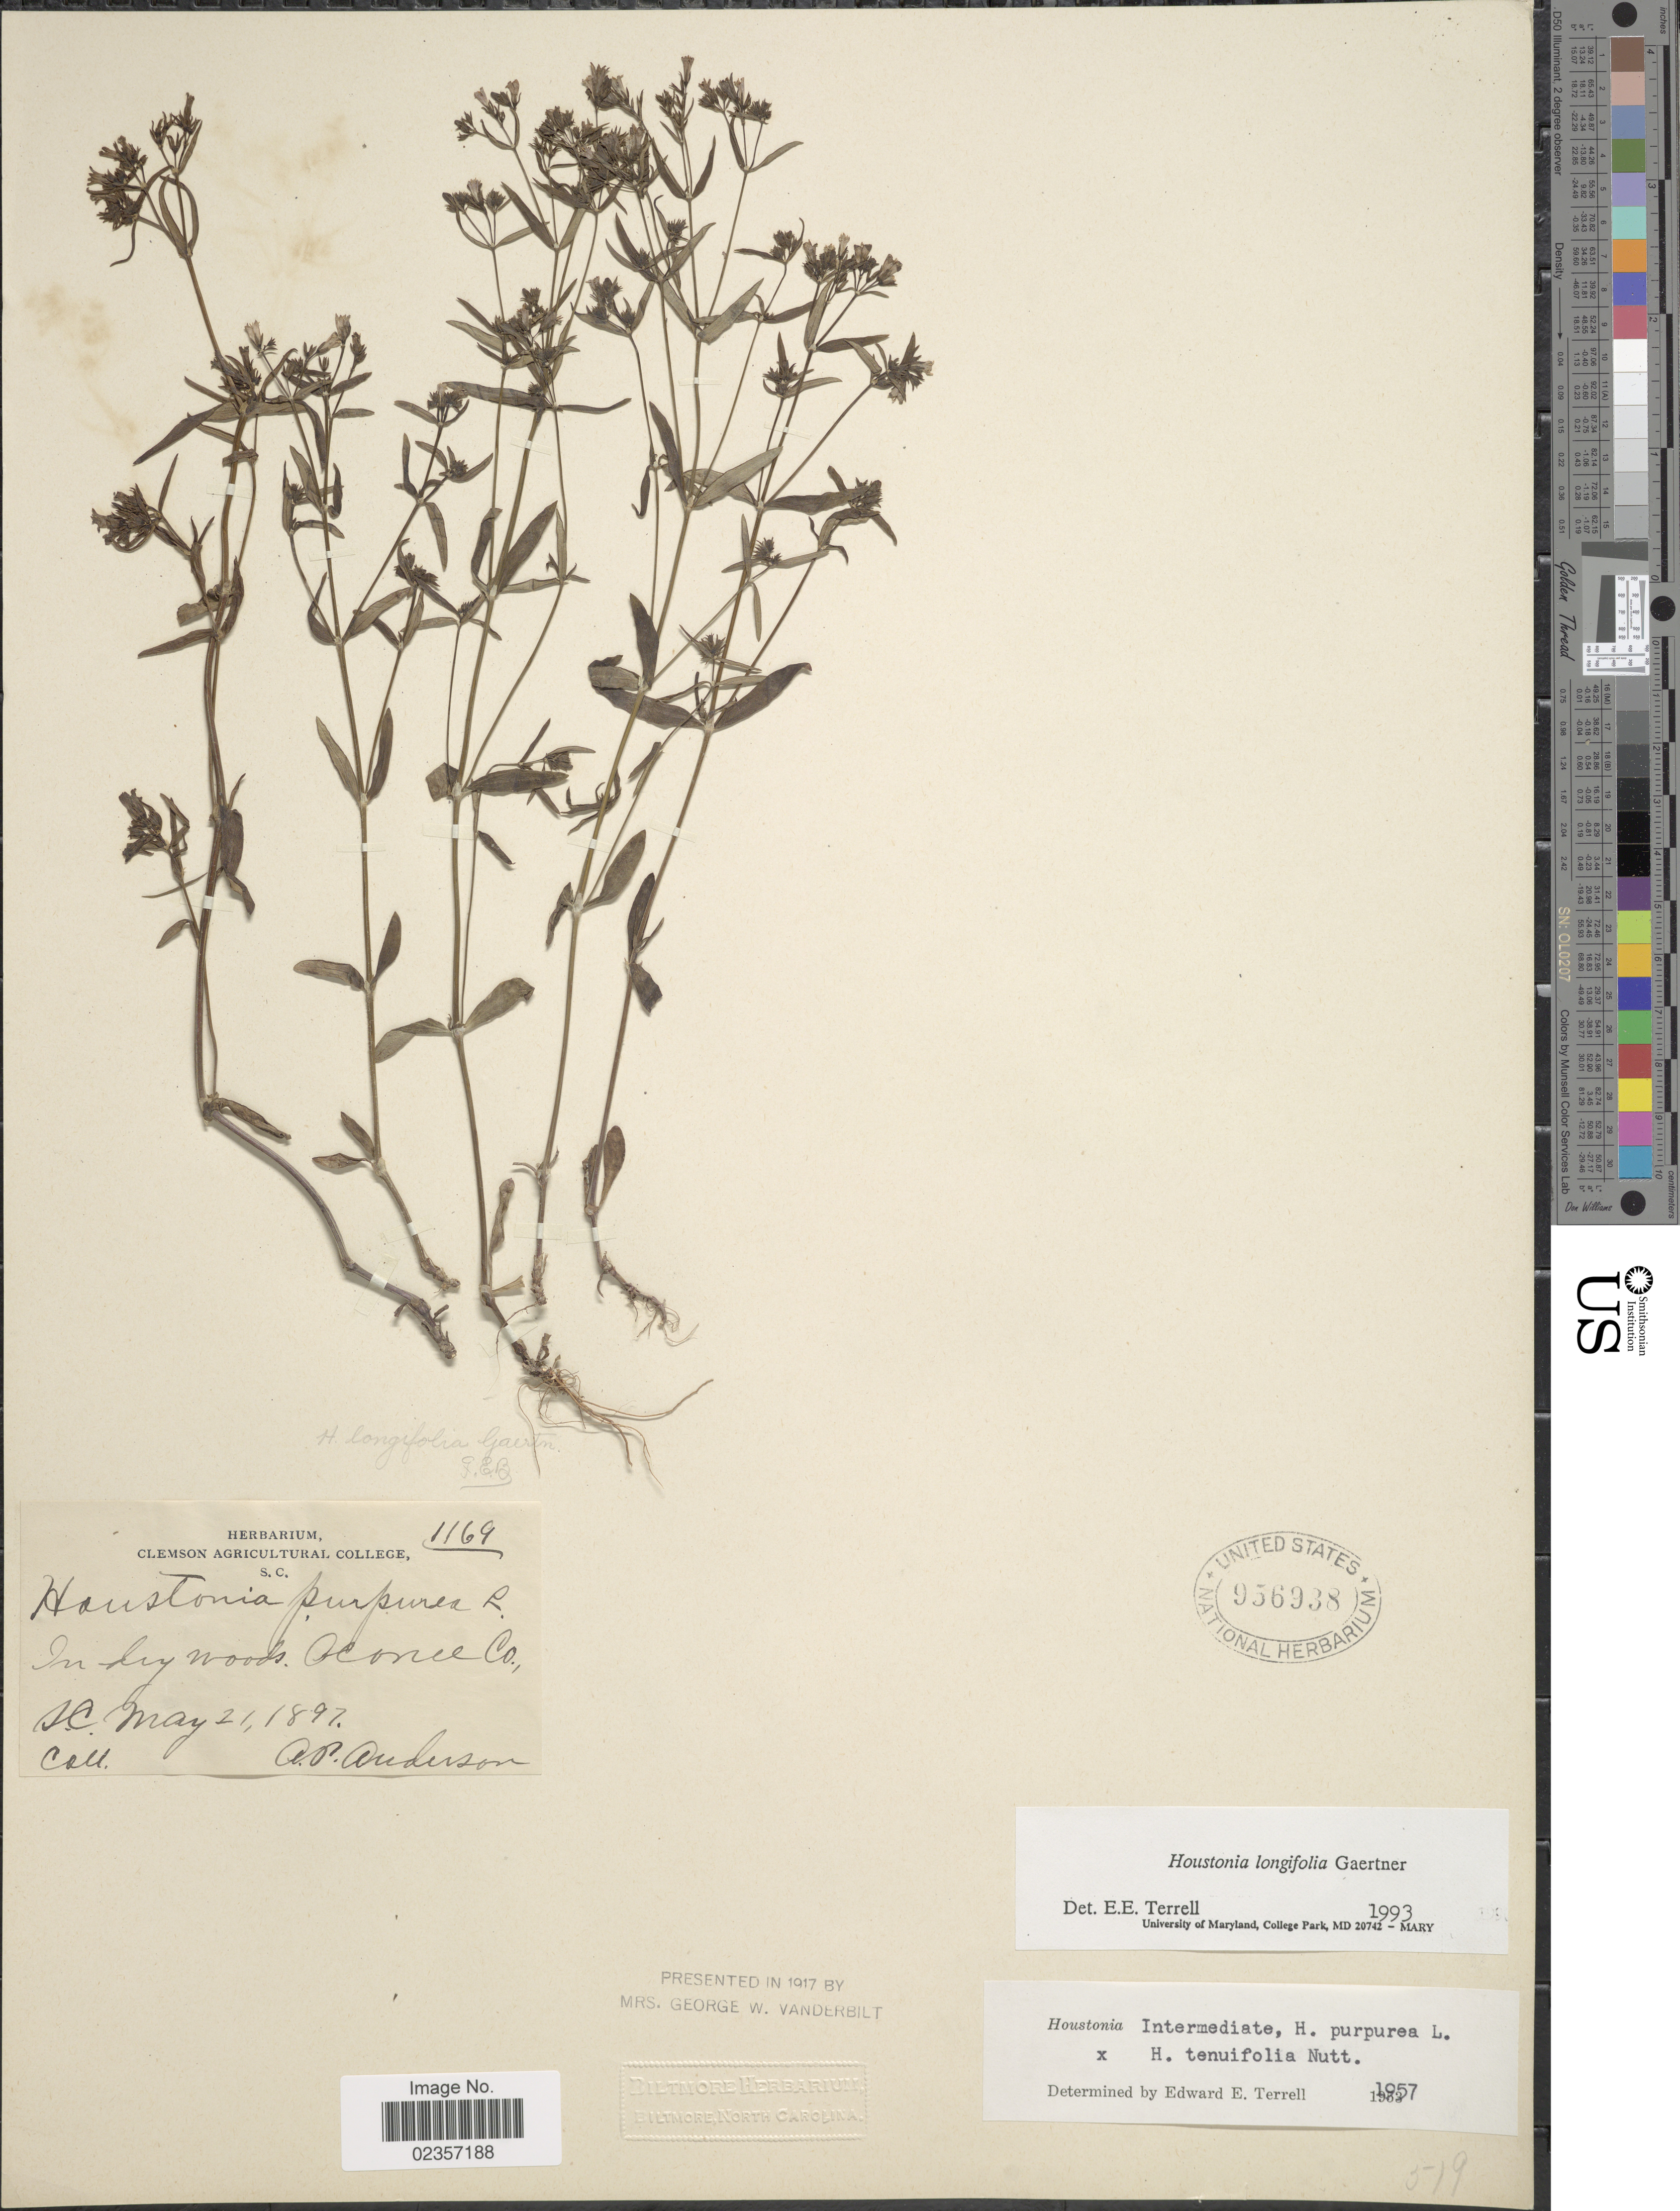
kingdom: Plantae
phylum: Tracheophyta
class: Magnoliopsida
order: Gentianales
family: Rubiaceae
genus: Houstonia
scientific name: Houstonia longifolia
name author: Gaertn.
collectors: A. P. Anderson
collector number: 1169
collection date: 1897-05-21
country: United States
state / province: South Carolina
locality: In dry woods, Oconee Co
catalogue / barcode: US 956938